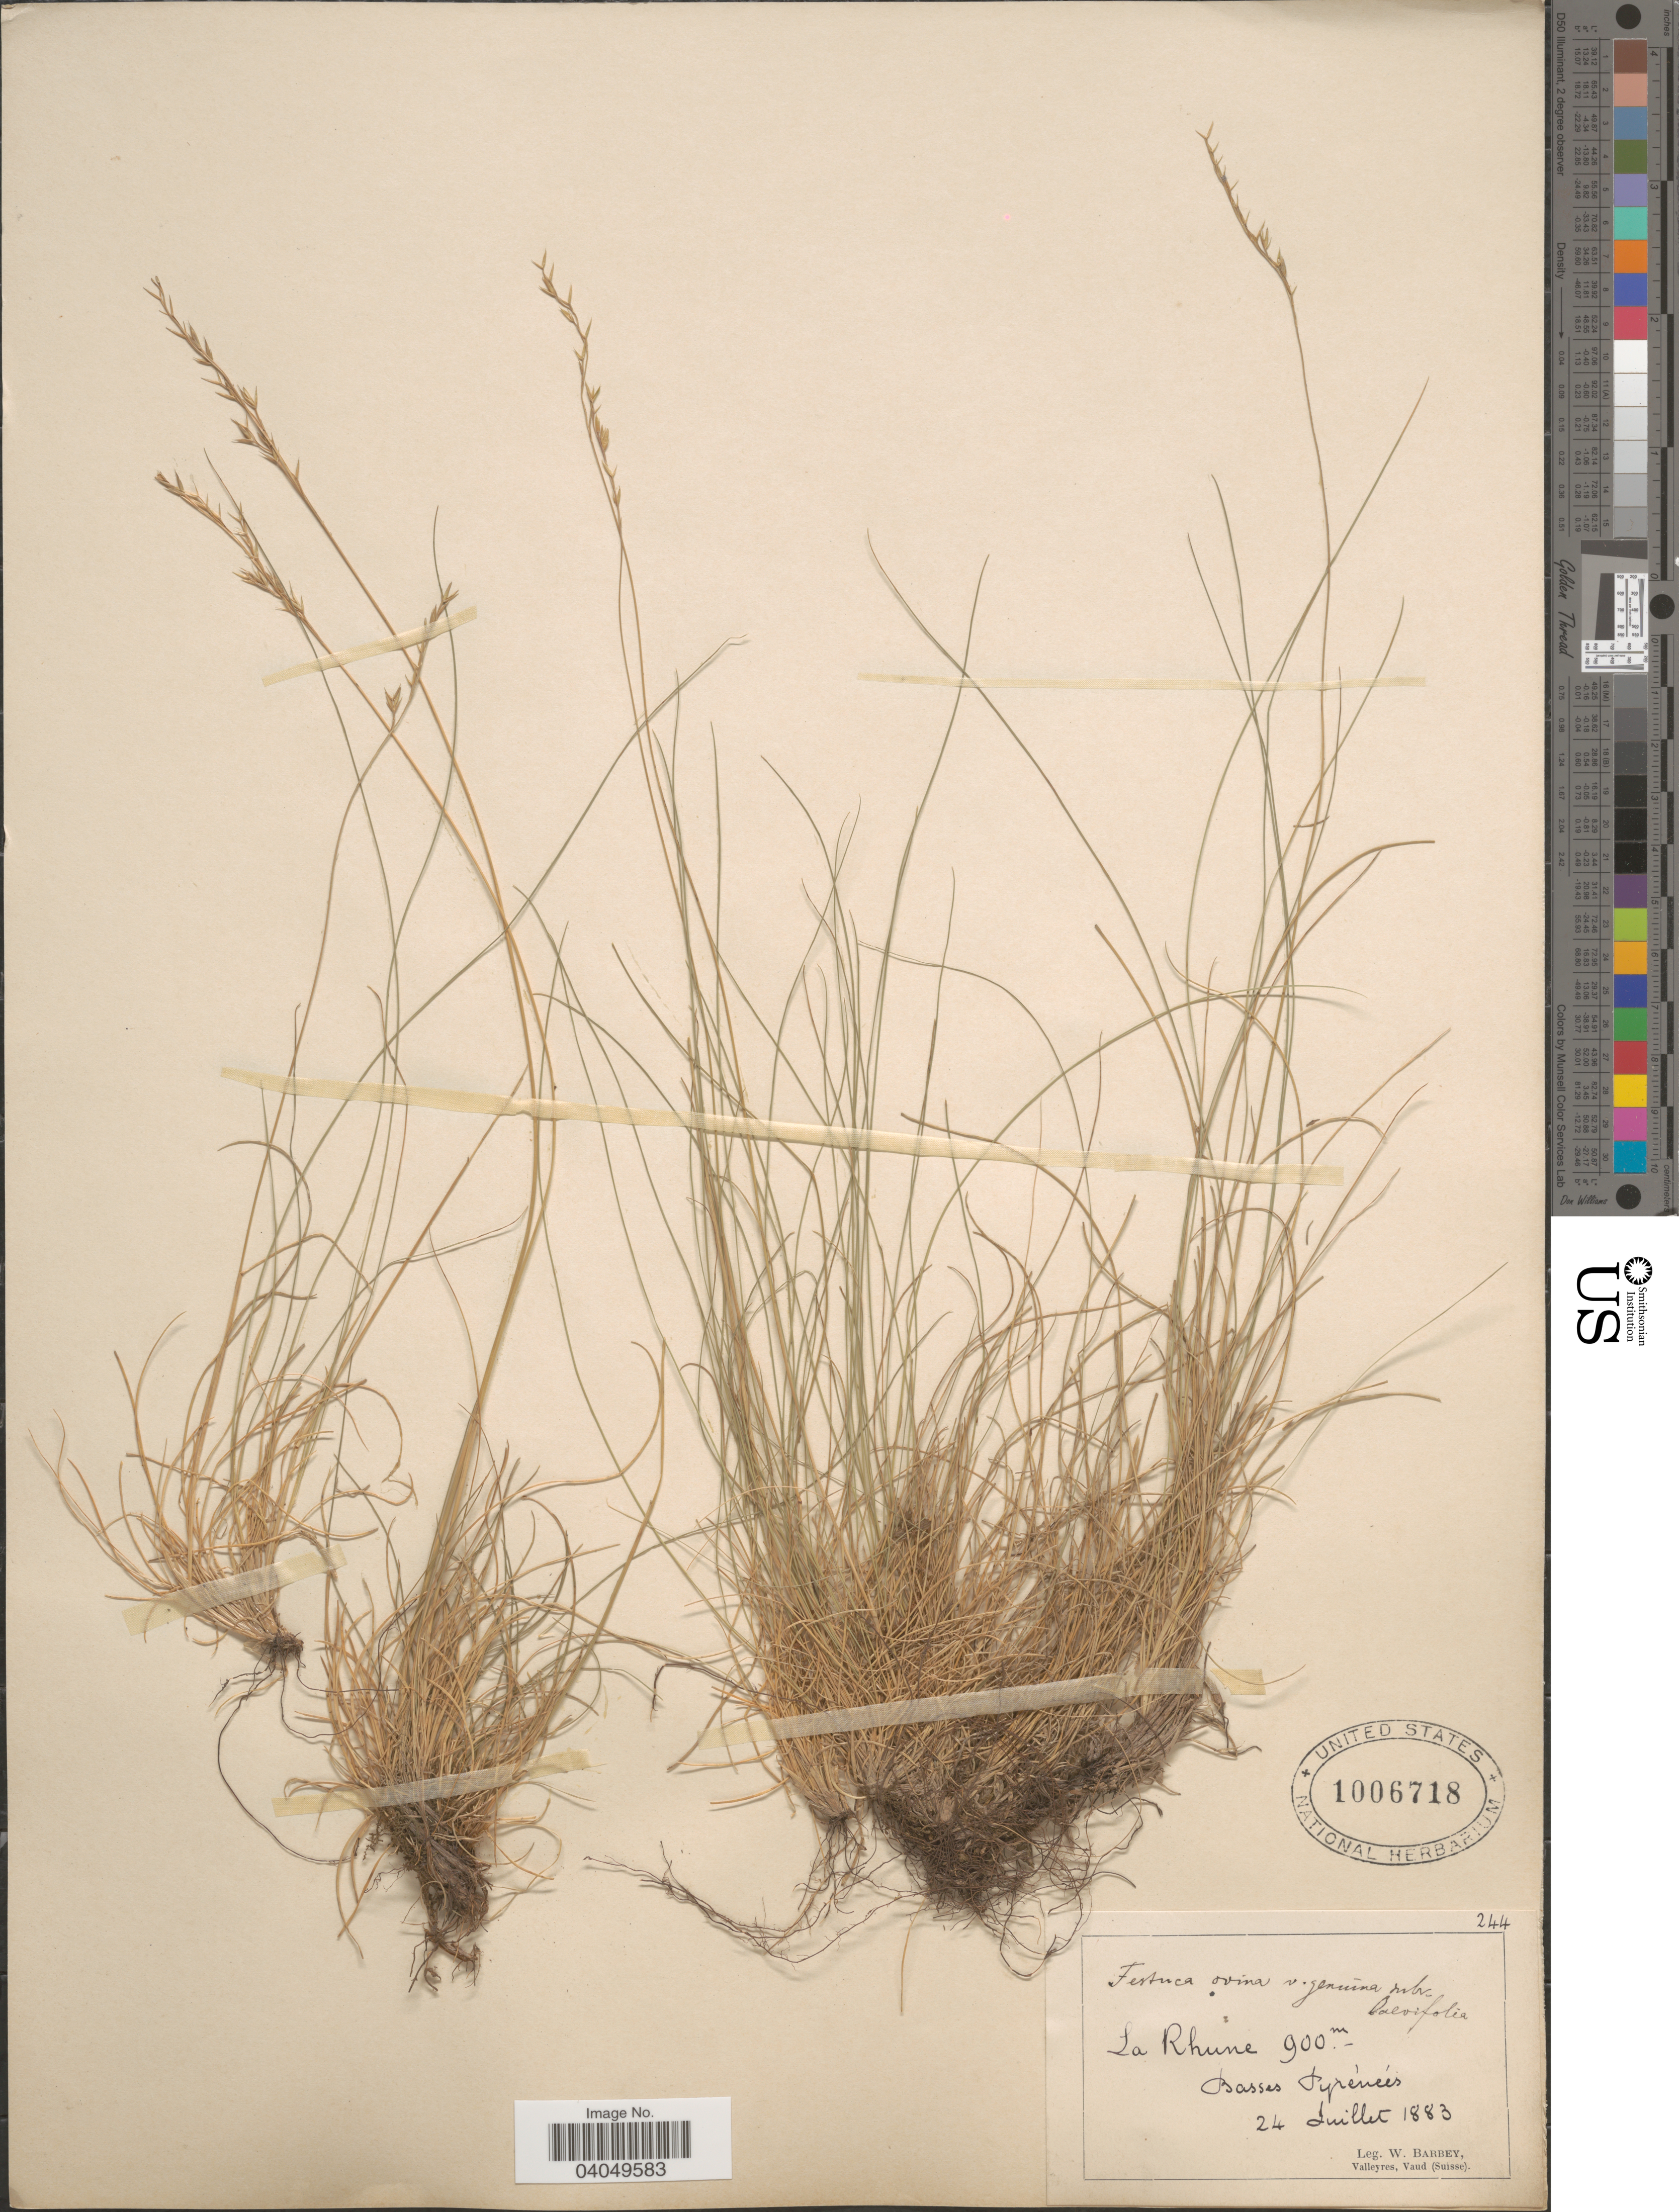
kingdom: Plantae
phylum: Tracheophyta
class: Liliopsida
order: Poales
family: Poaceae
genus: Festuca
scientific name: Festuca ovina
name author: L.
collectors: W. Barbey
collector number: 244?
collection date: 1883-07-24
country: France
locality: La Rhune. Basses Pyrénées.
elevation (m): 900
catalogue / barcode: US 1006718